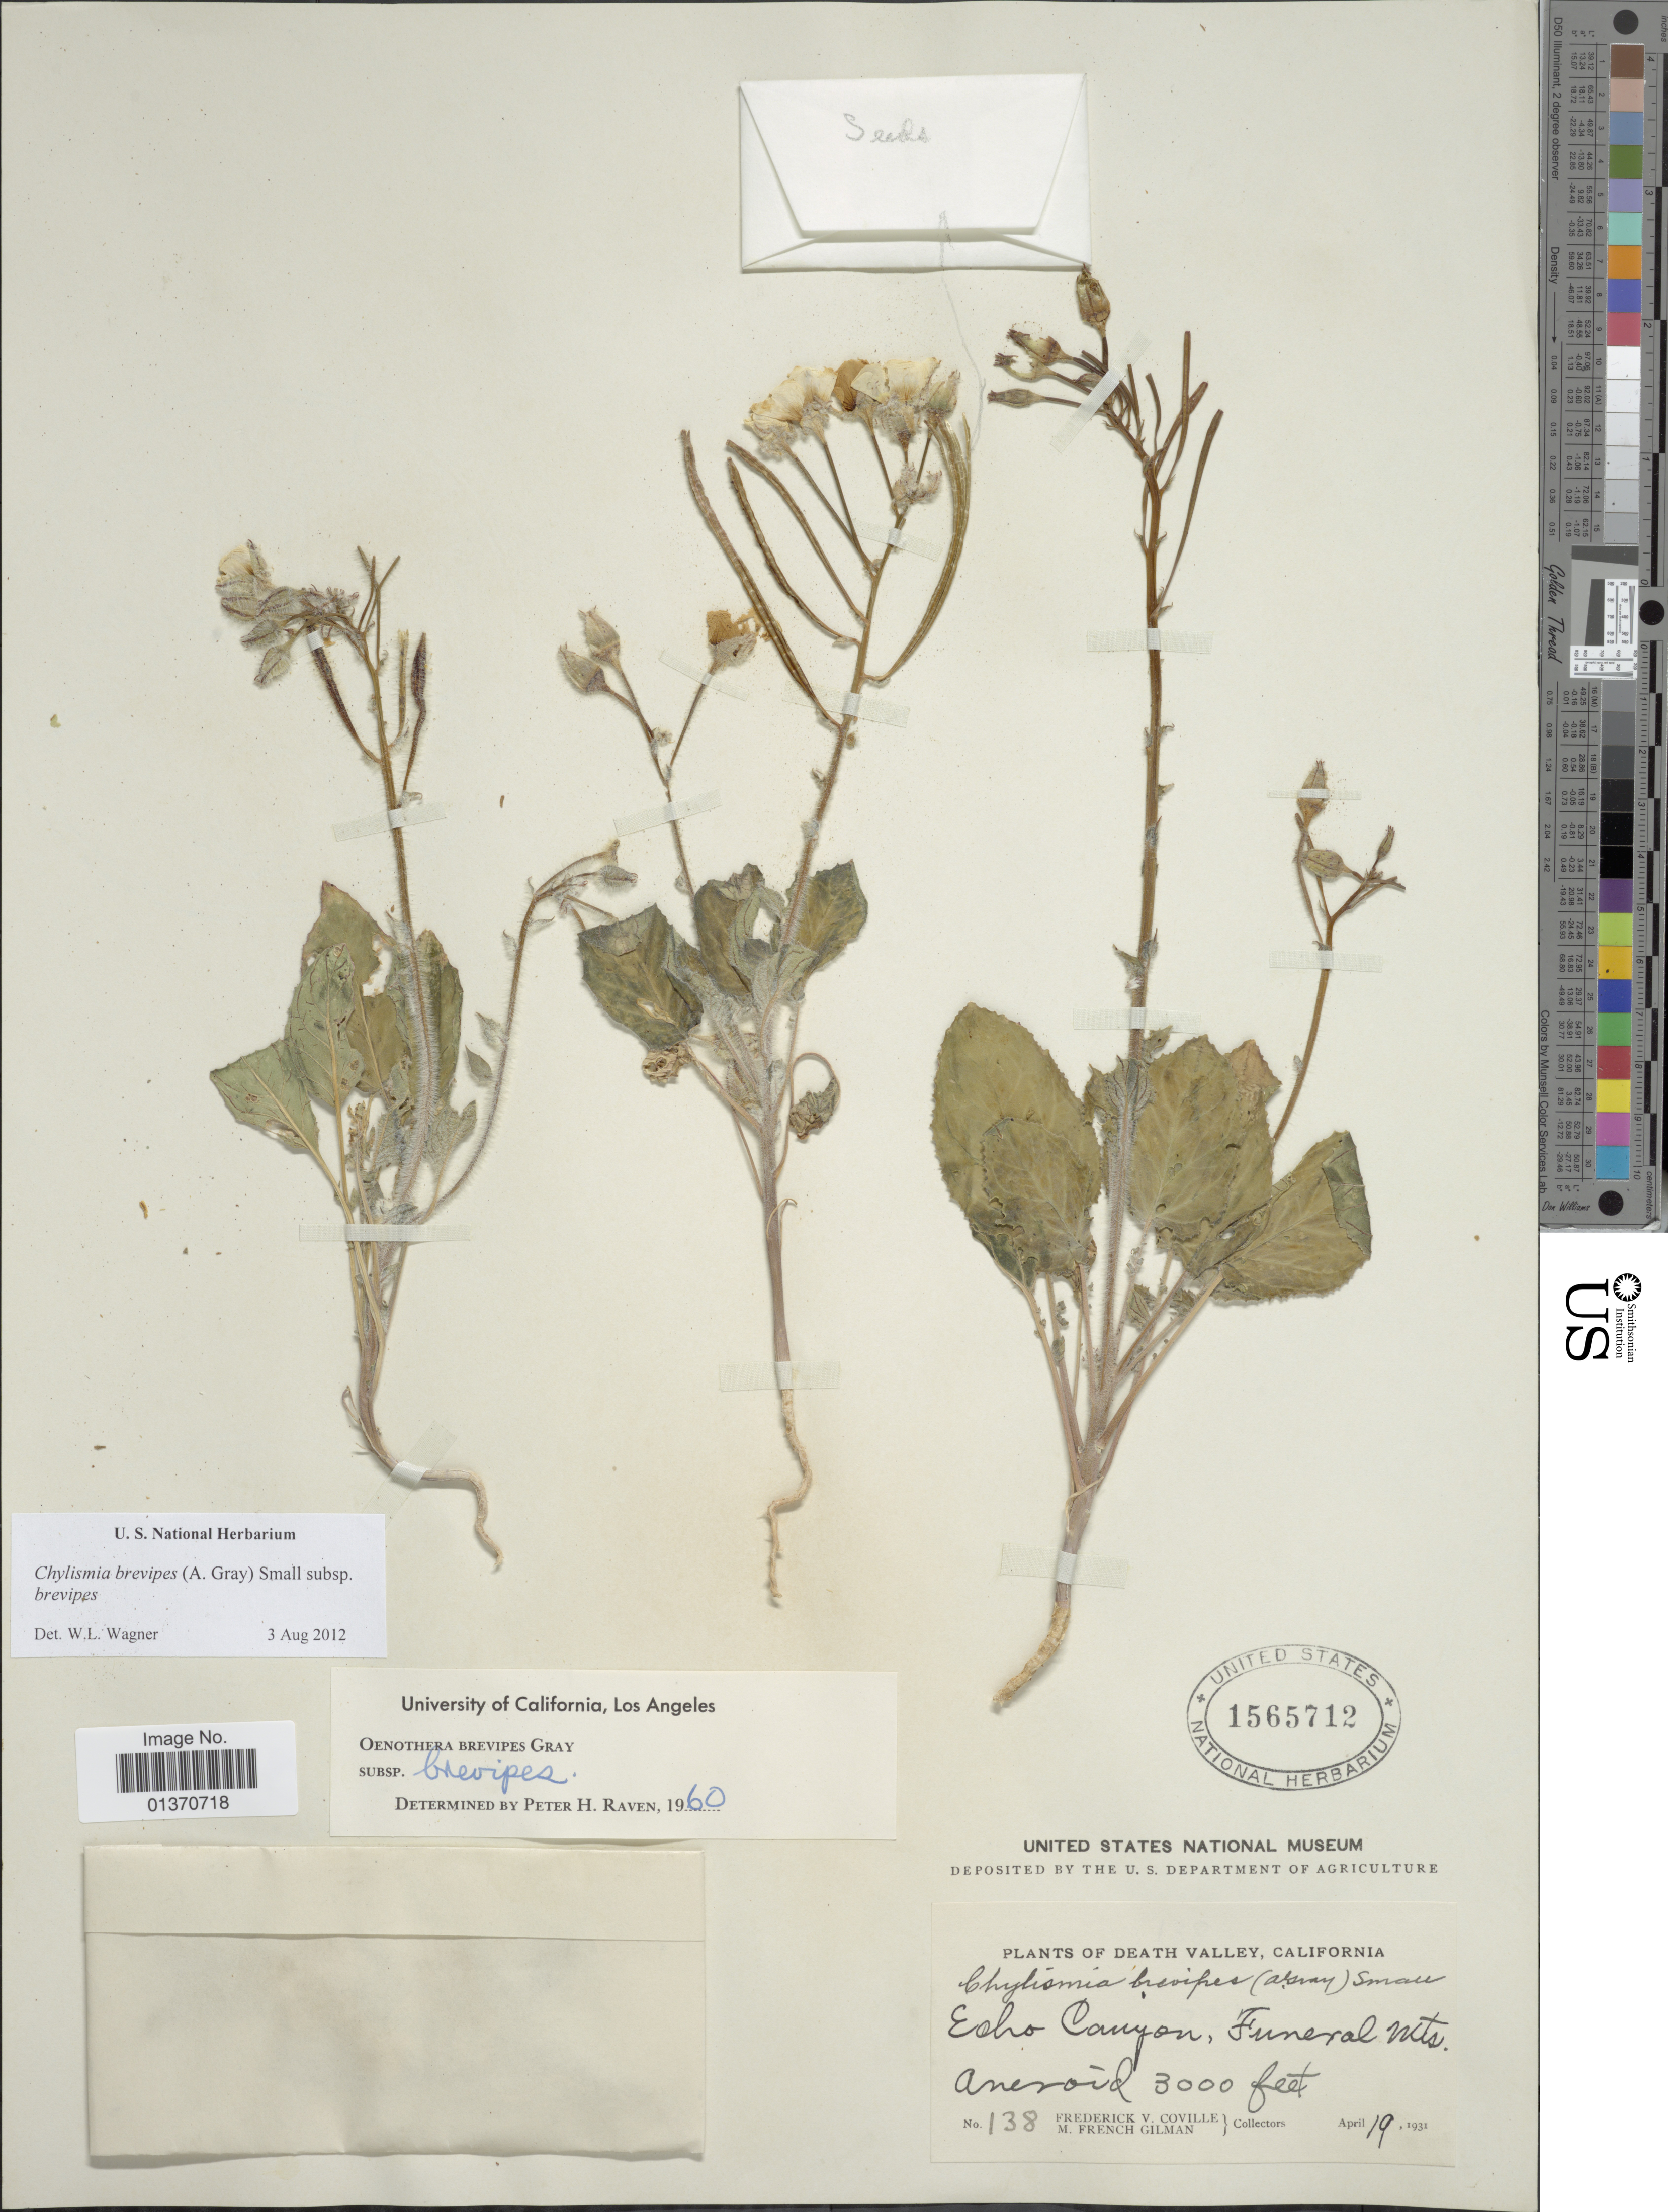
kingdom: Plantae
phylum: Tracheophyta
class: Magnoliopsida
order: Myrtales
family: Onagraceae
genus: Chylismia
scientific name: Chylismia brevipes subsp. brevipes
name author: (A. Gray) Small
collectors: F. V. Coville & M. F. Gilman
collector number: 138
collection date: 1931-04-19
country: United States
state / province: California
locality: Death Valley, Echo Canyon, Funeral Mts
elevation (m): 914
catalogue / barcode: US 1565712